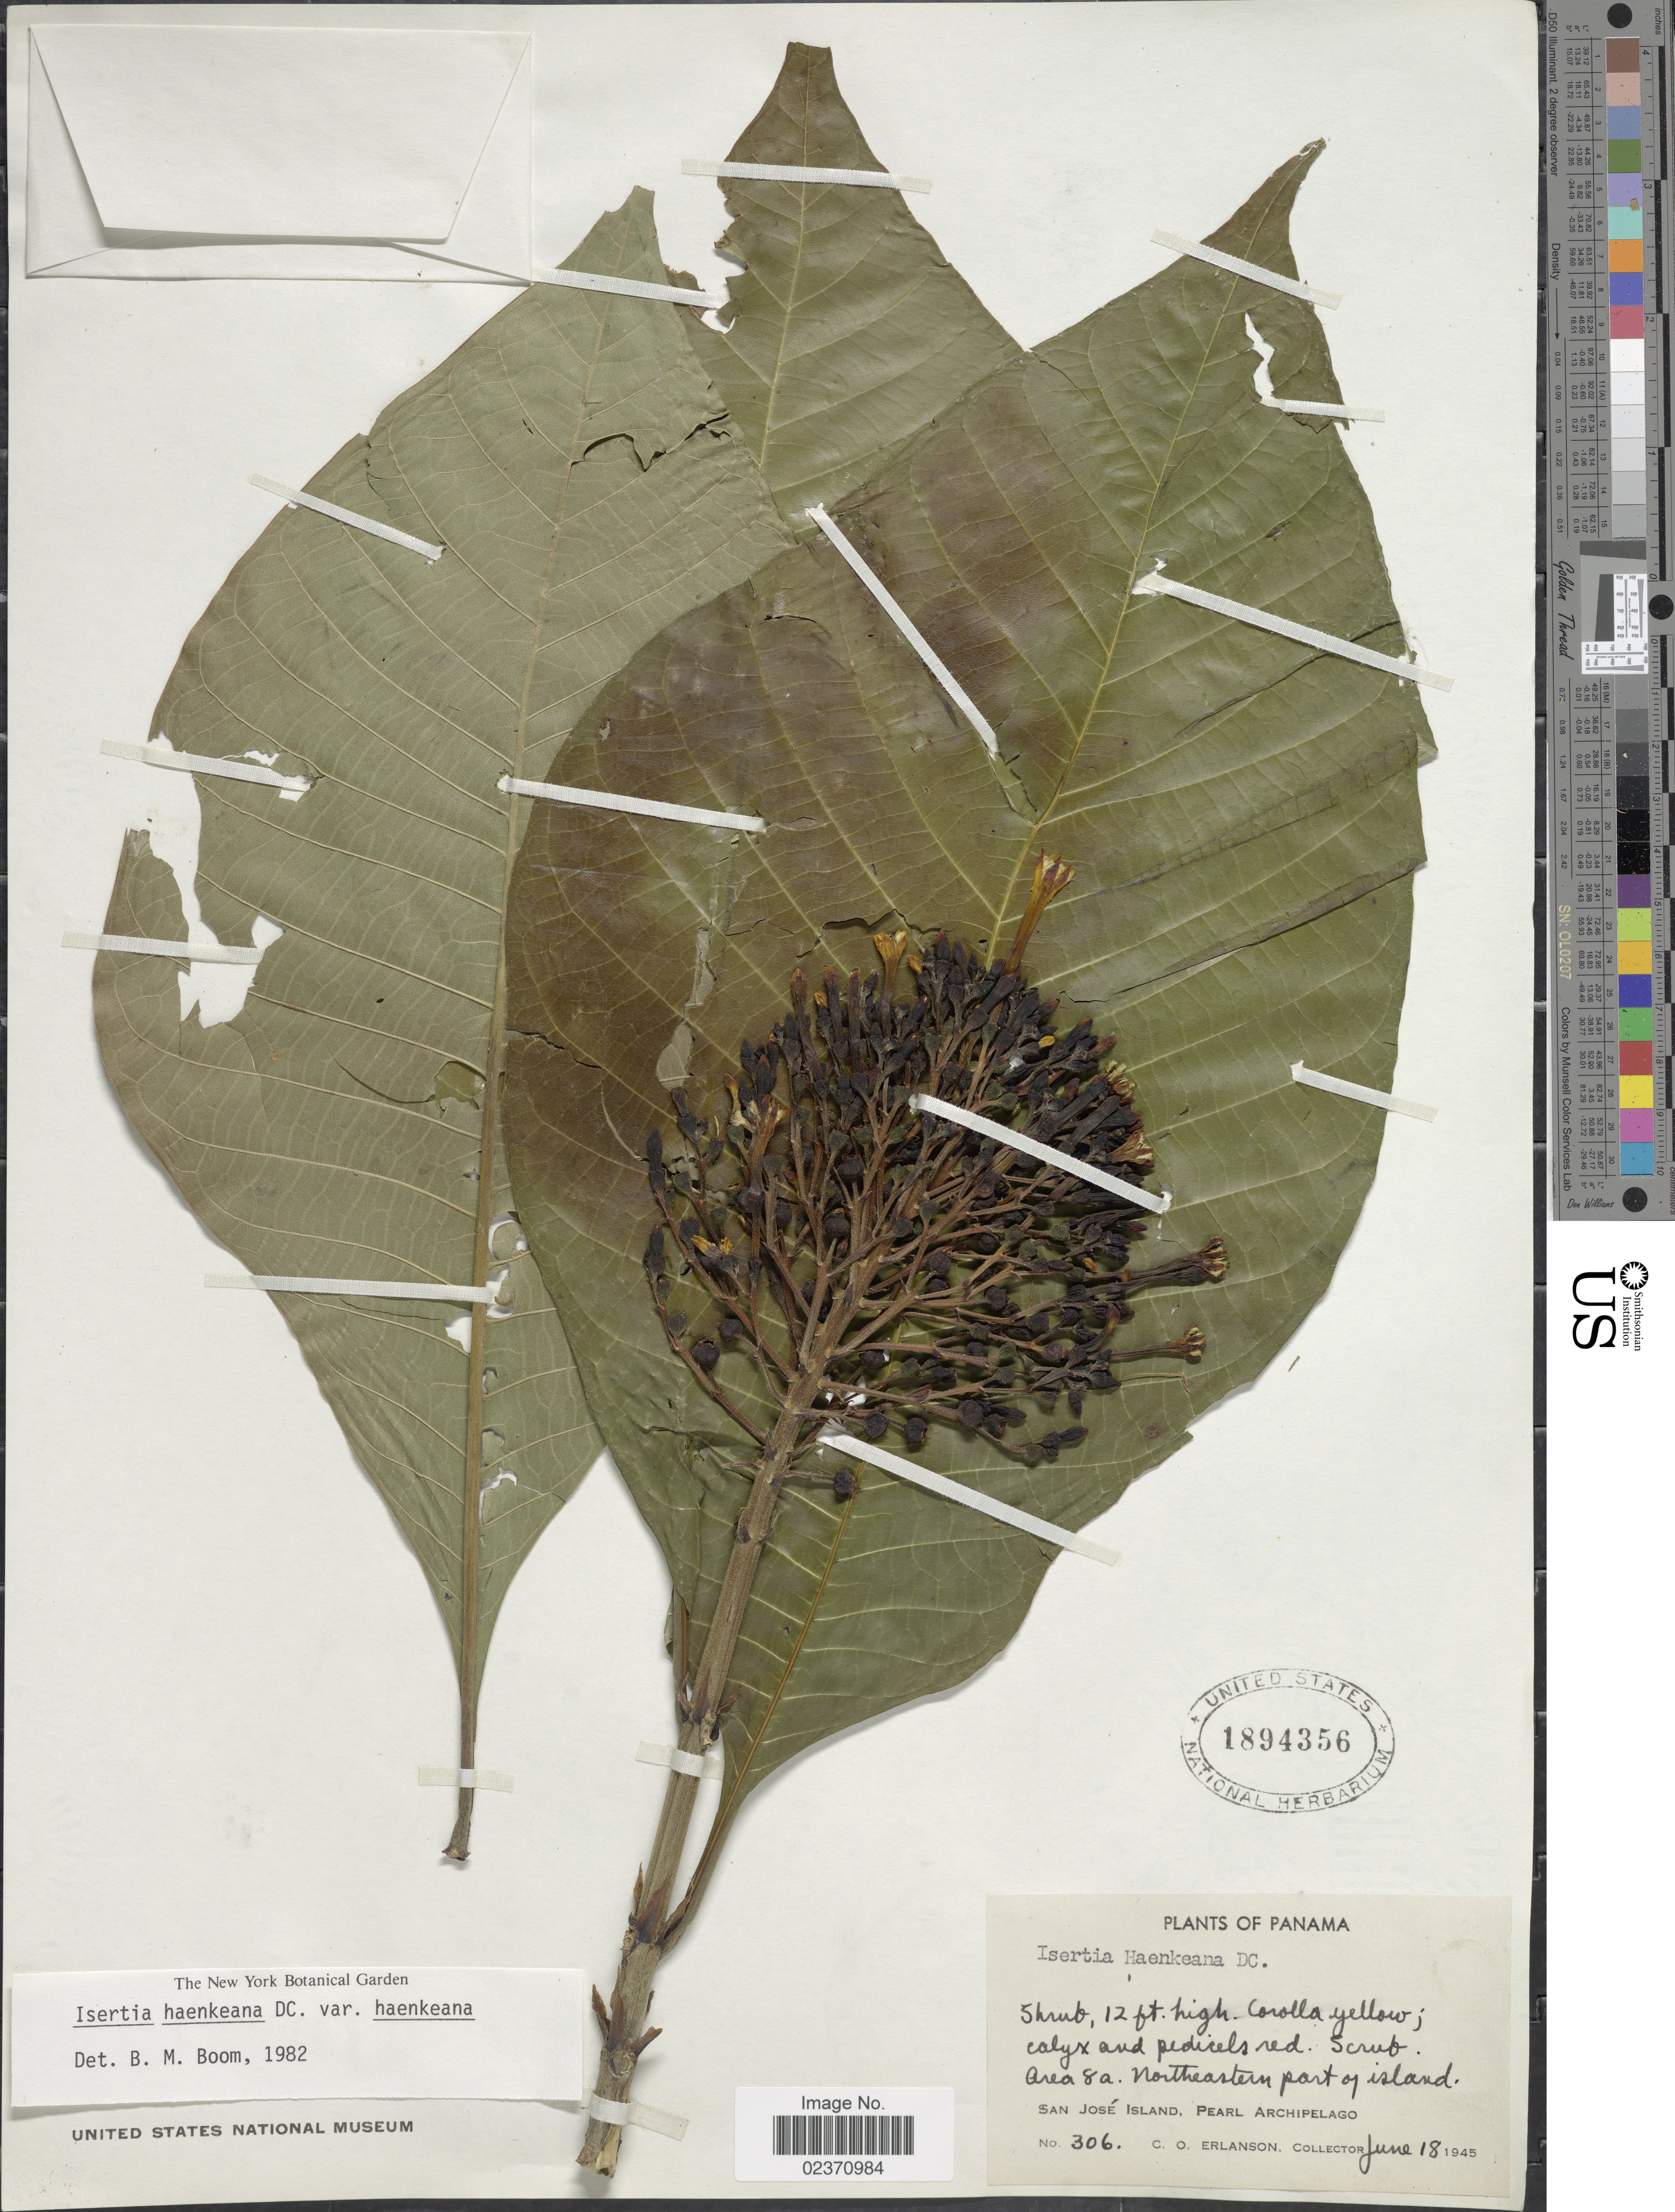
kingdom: Plantae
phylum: Tracheophyta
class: Magnoliopsida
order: Gentianales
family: Rubiaceae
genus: Isertia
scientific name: Isertia haenkeana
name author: DC.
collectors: C. O. Erlanson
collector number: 306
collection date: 1945-06-18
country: Panama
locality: Area 8a. Northern part of island. San José Island, Pearl Archipelago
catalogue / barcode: US 1894356